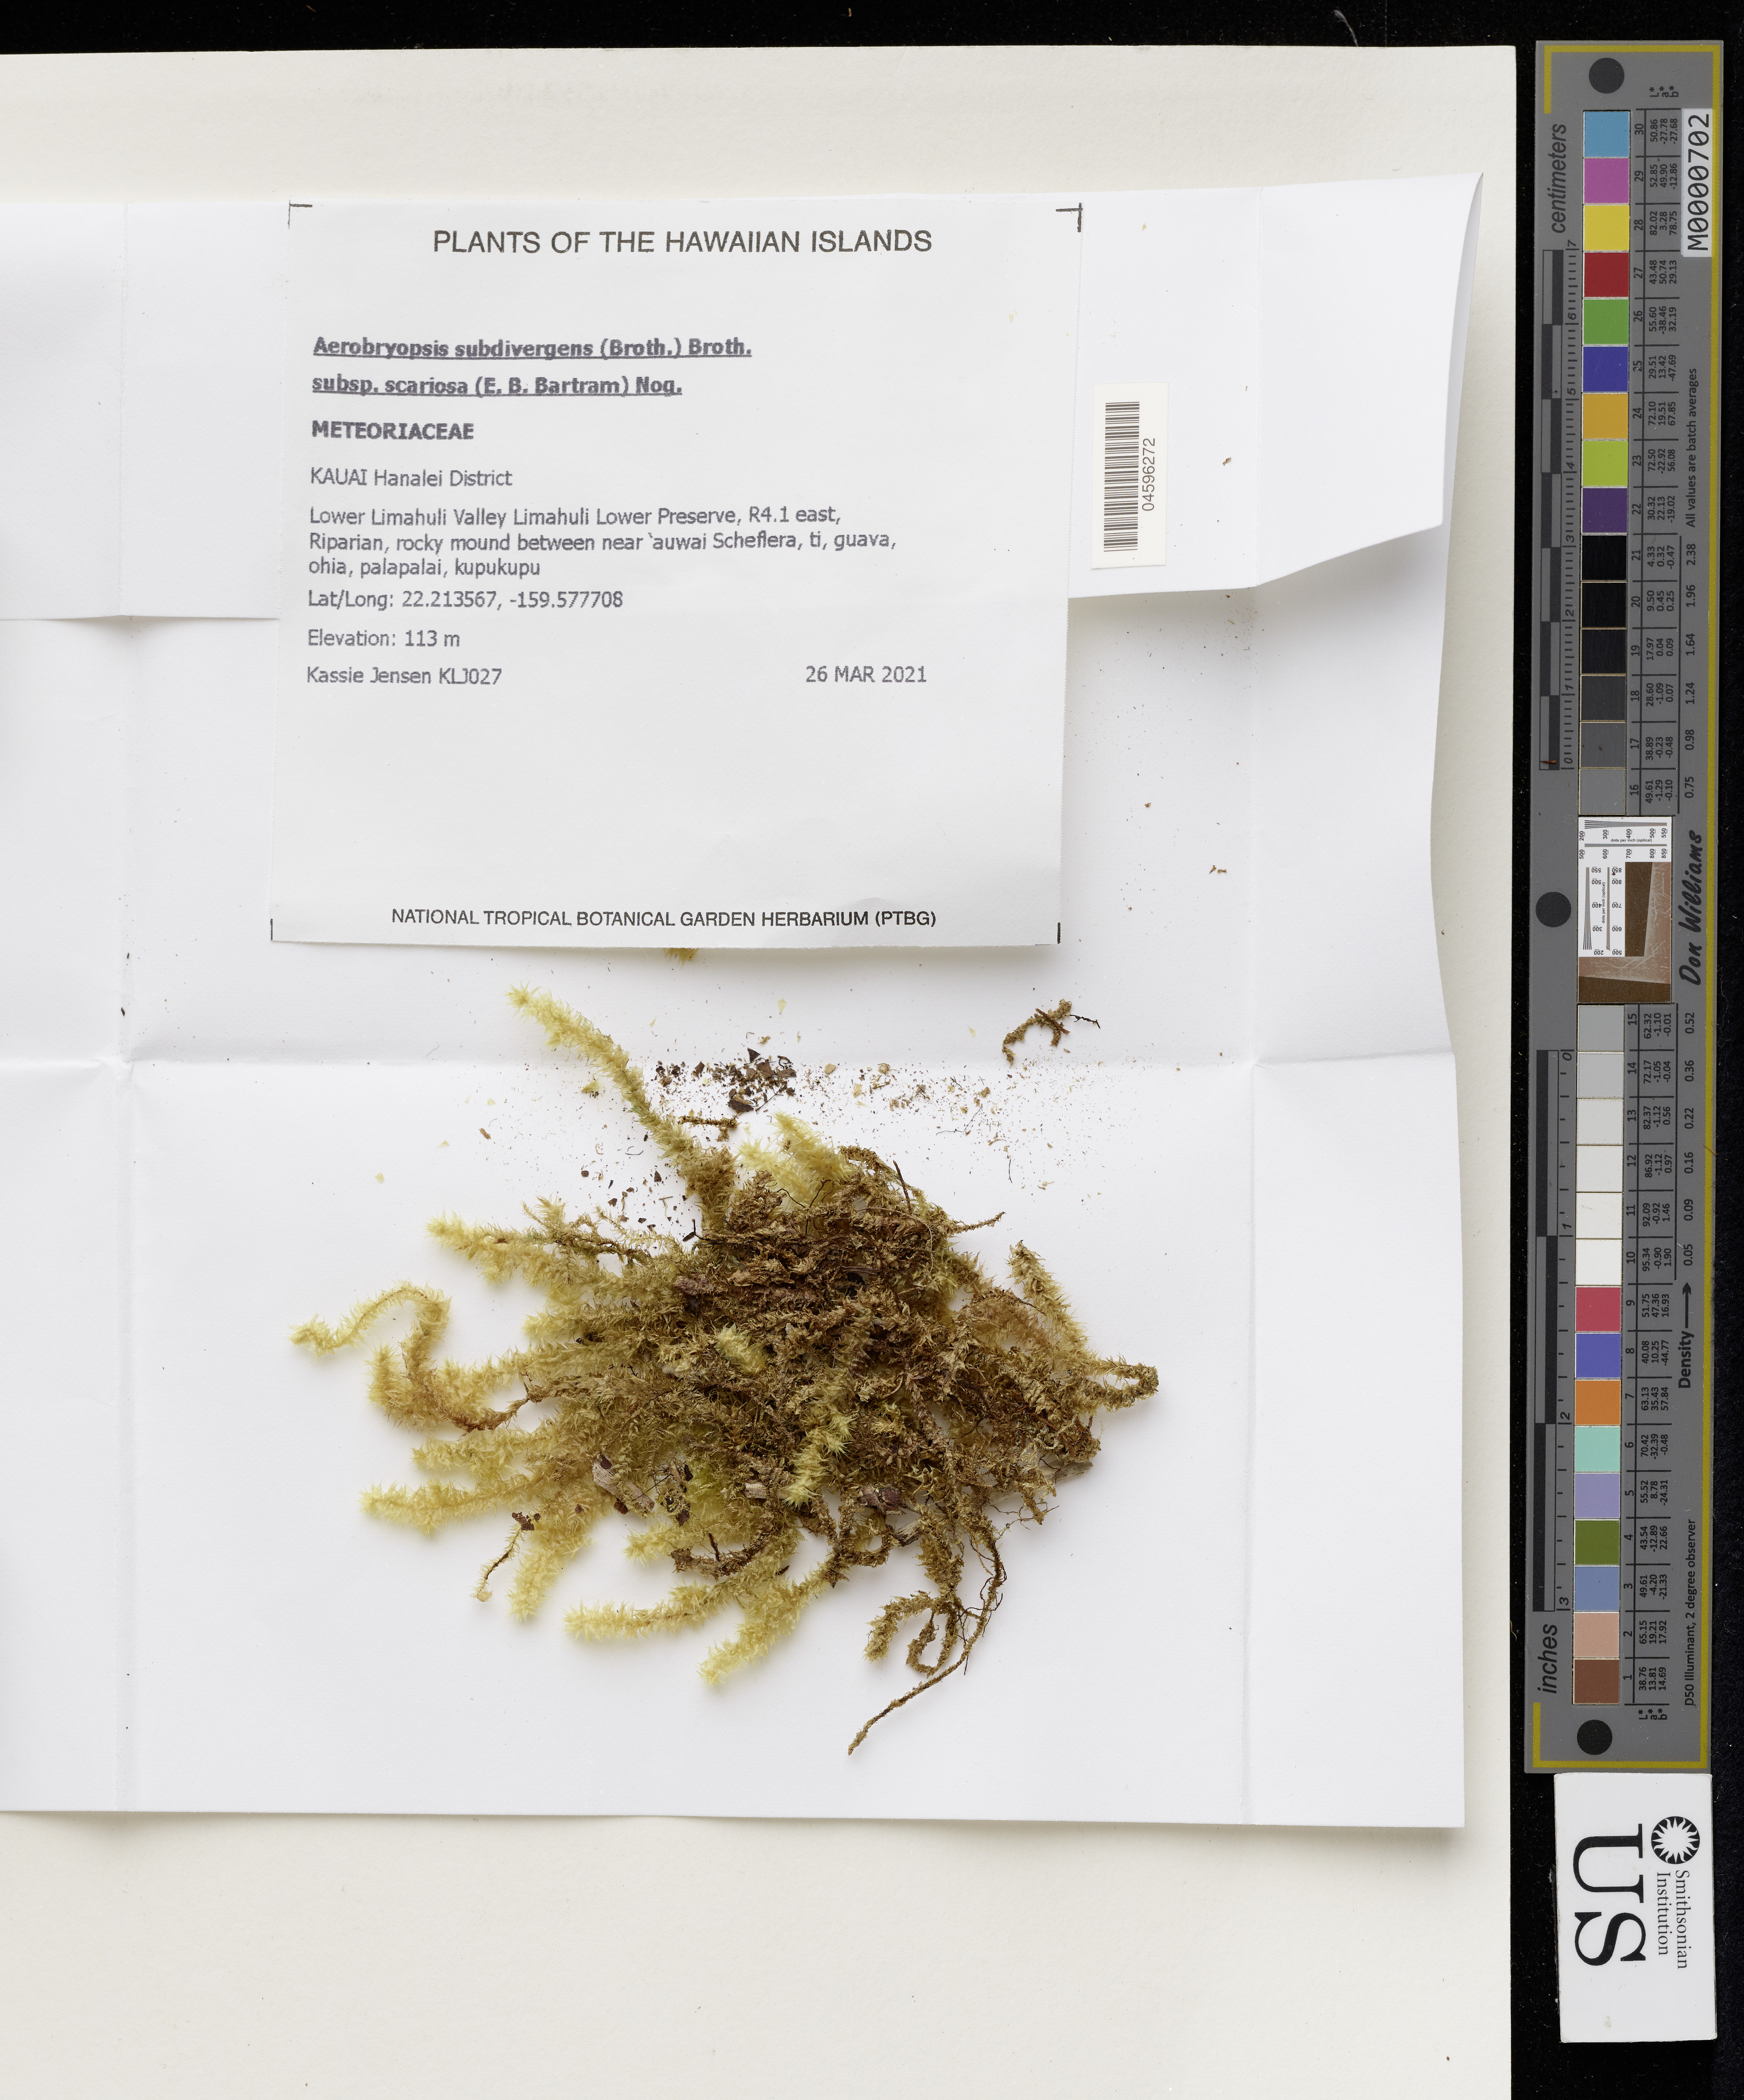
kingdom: Plantae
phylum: Bryophyta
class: Bryopsida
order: Hypnales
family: Meteoriaceae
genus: Aerobryopsis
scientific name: Aerobryopsis subdivergens subsp. scariosa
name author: (E.B. Bartram) Nog.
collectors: K. Jensen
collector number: KLJ027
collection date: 2021-03-26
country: United States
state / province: Hawaii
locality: Kauai. Lihue District. Lower Limahuli Valley Limahuli Lower Preserve, R4.1 east.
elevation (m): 113